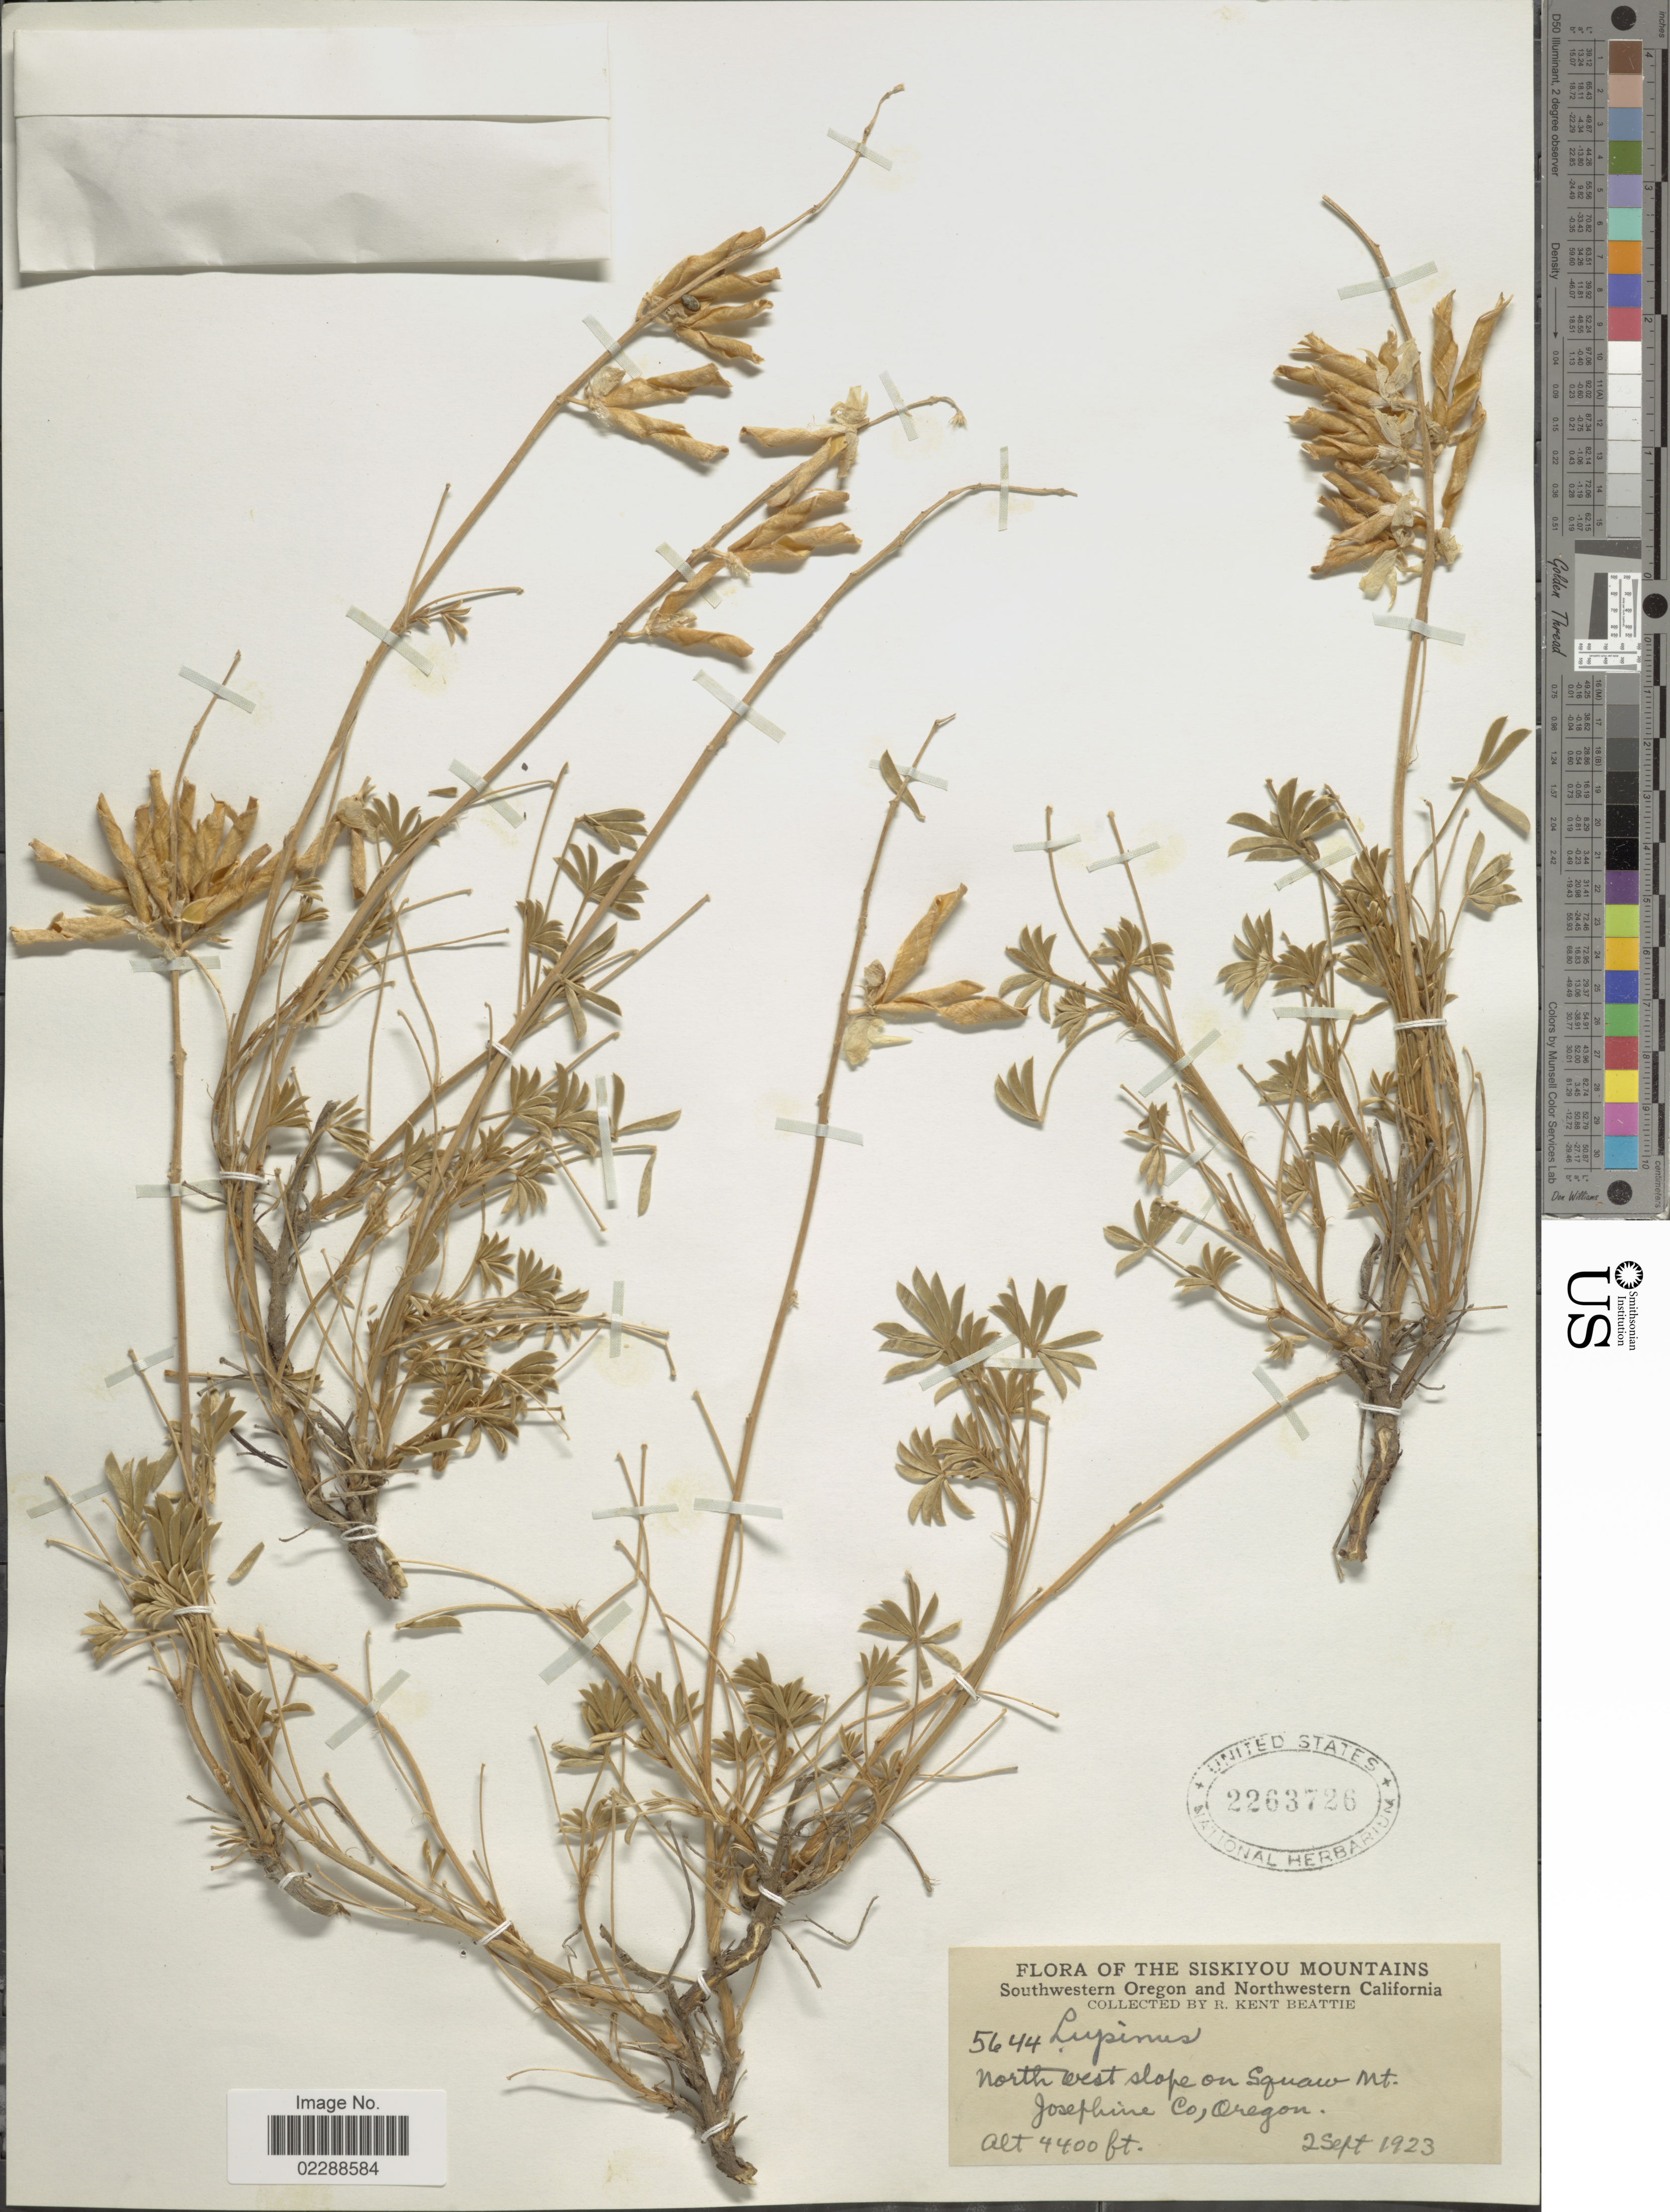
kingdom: Plantae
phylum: Tracheophyta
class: Magnoliopsida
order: Fabales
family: Fabaceae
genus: Lupinus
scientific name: Lupinus sp.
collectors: R. K. Beattie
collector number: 5644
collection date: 1923-09-02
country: United States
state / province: Oregon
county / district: Josephine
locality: The Siskiyou Mountains, Southwestern Oregon, North west slopes on Sguaw Mt., Josephine Co., Oregon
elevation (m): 1341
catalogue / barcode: US 2263726